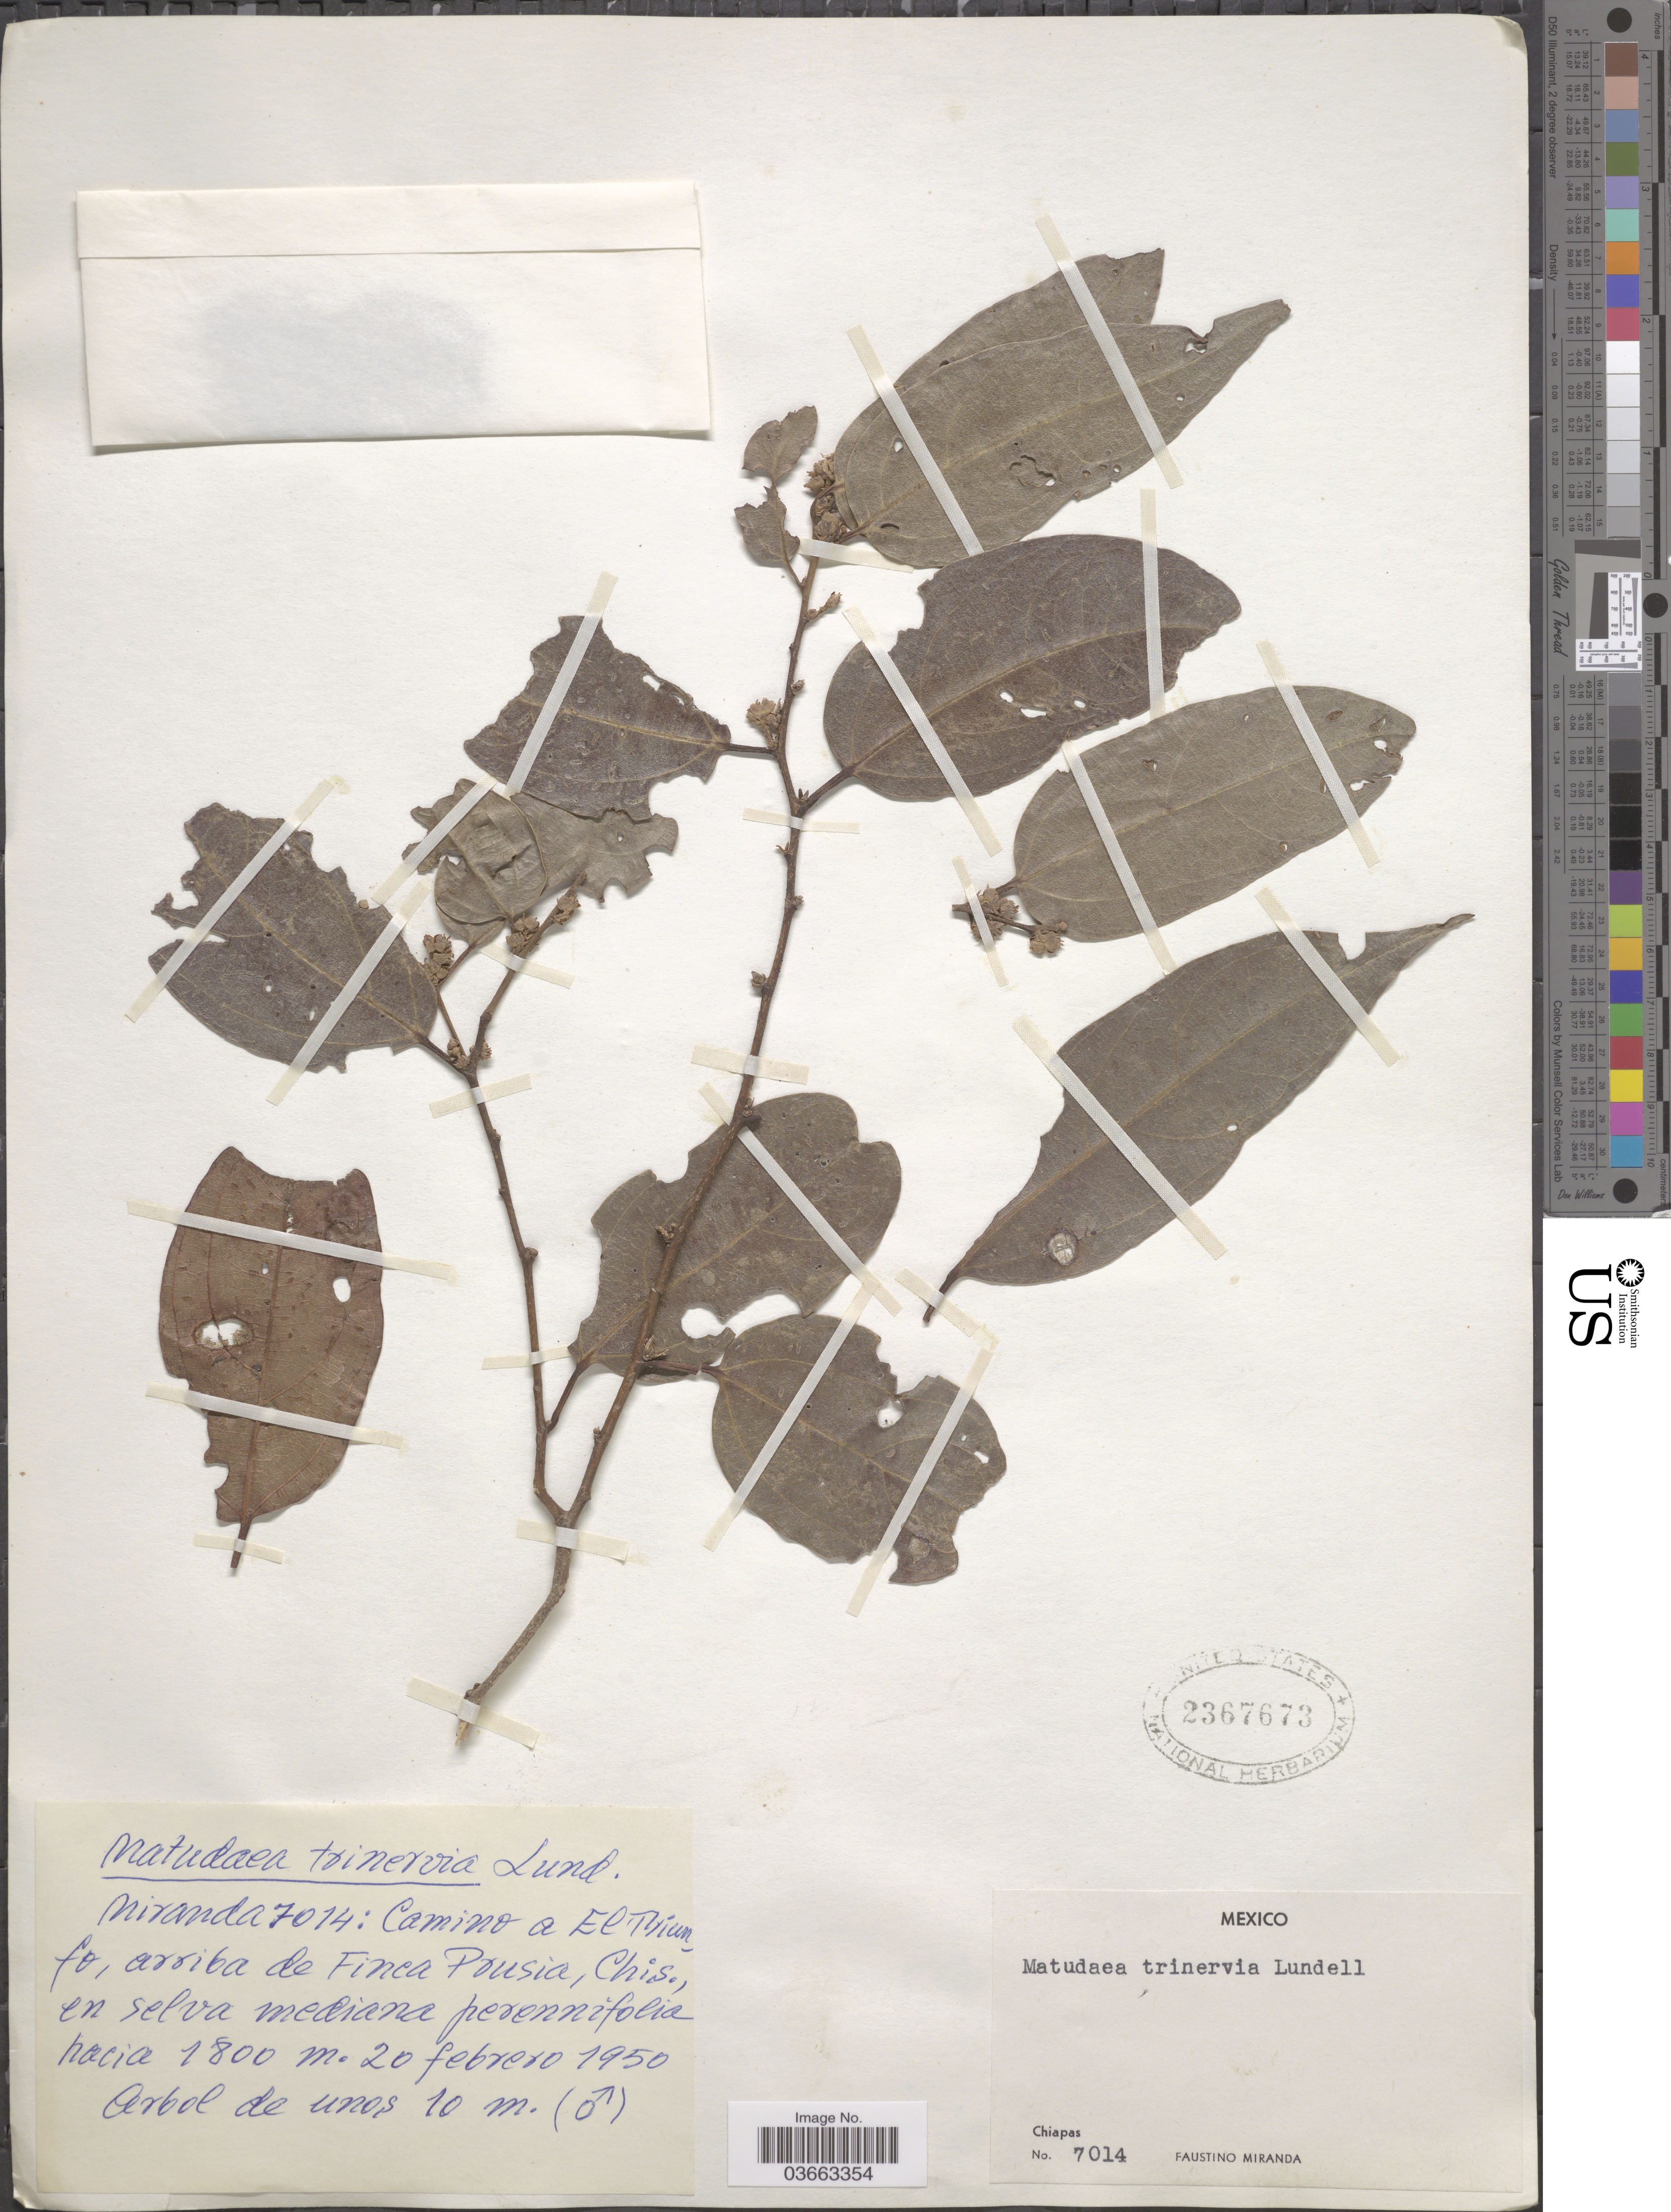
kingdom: Plantae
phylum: Tracheophyta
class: Magnoliopsida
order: Saxifragales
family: Hamamelidaceae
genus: Matudaea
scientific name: Matudaea trinervia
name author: Lundell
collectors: F. Miranda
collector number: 7014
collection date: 1950-02-20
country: Mexico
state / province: Chiapas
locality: Camino a El Triunfo*, arriba de Finca Prusia.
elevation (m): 1800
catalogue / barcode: US 2367673